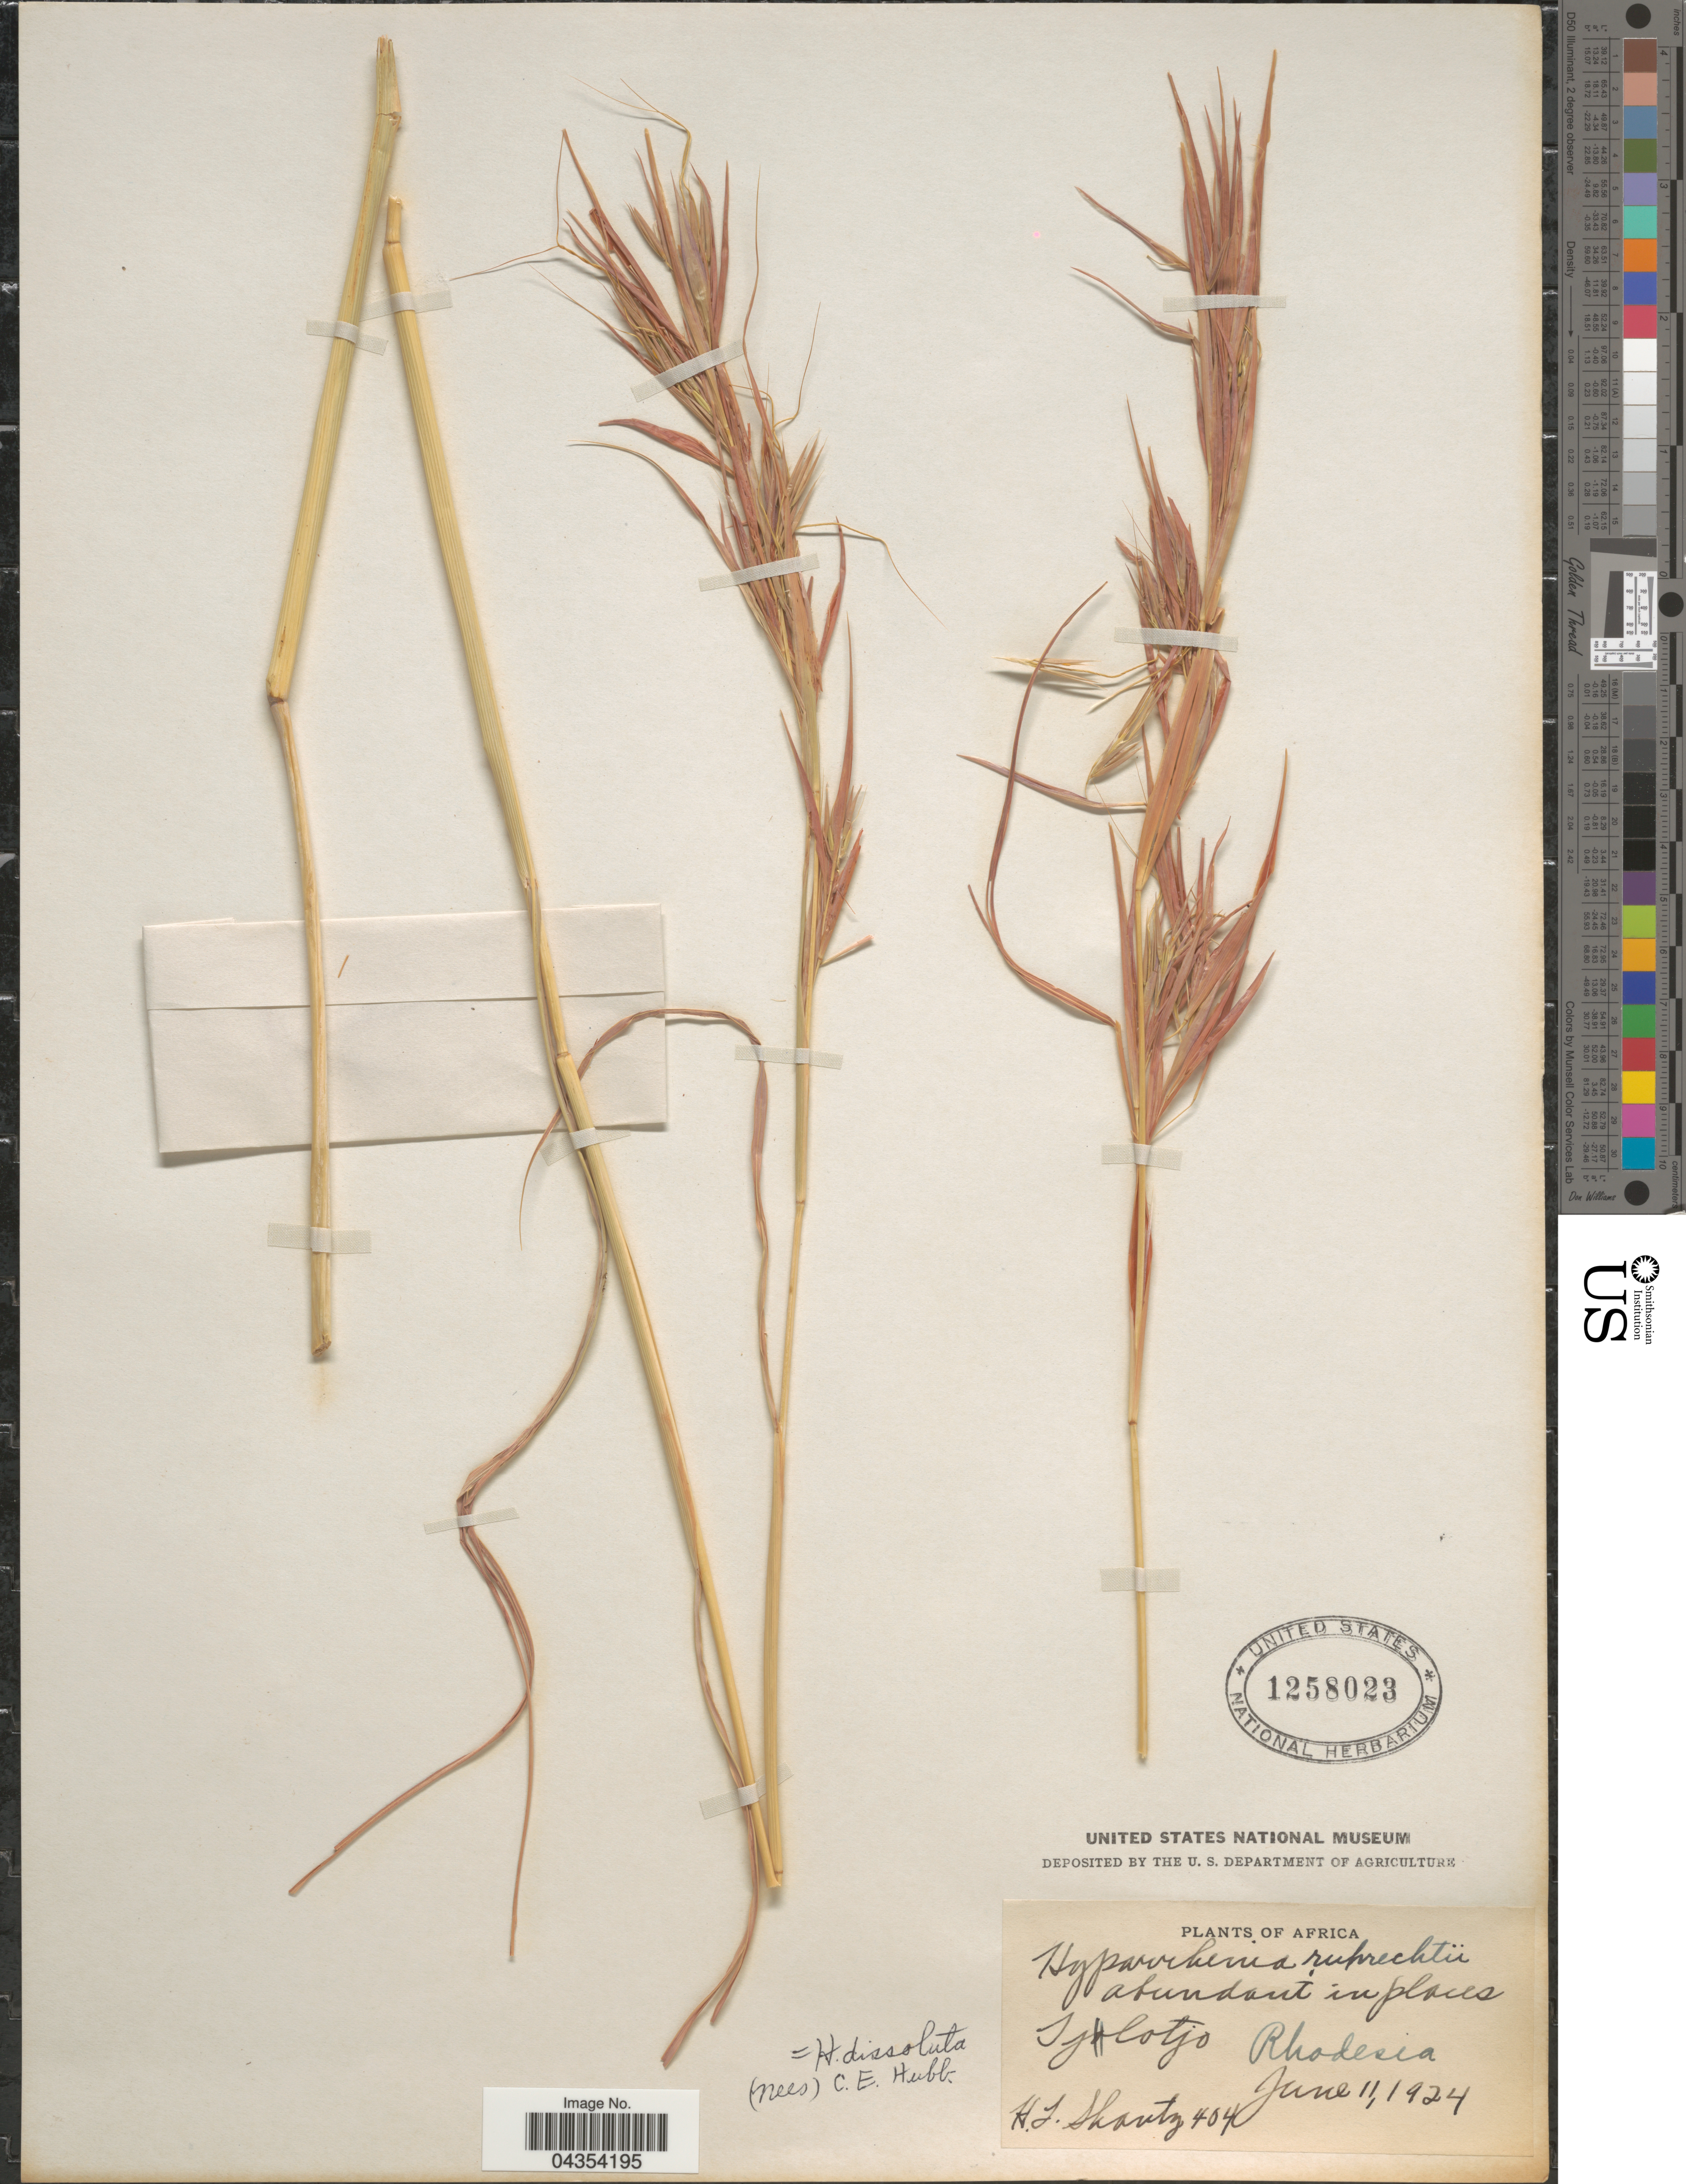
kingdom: Plantae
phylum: Tracheophyta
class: Liliopsida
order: Poales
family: Poaceae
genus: Hyperthelia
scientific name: Hyperthelia dissoluta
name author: (Nees ex Steud.) Clayton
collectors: H. Shantz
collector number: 404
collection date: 1924-06-11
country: Zimbabwe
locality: Tjlotjo. Rhodesia.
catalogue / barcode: US 1258023